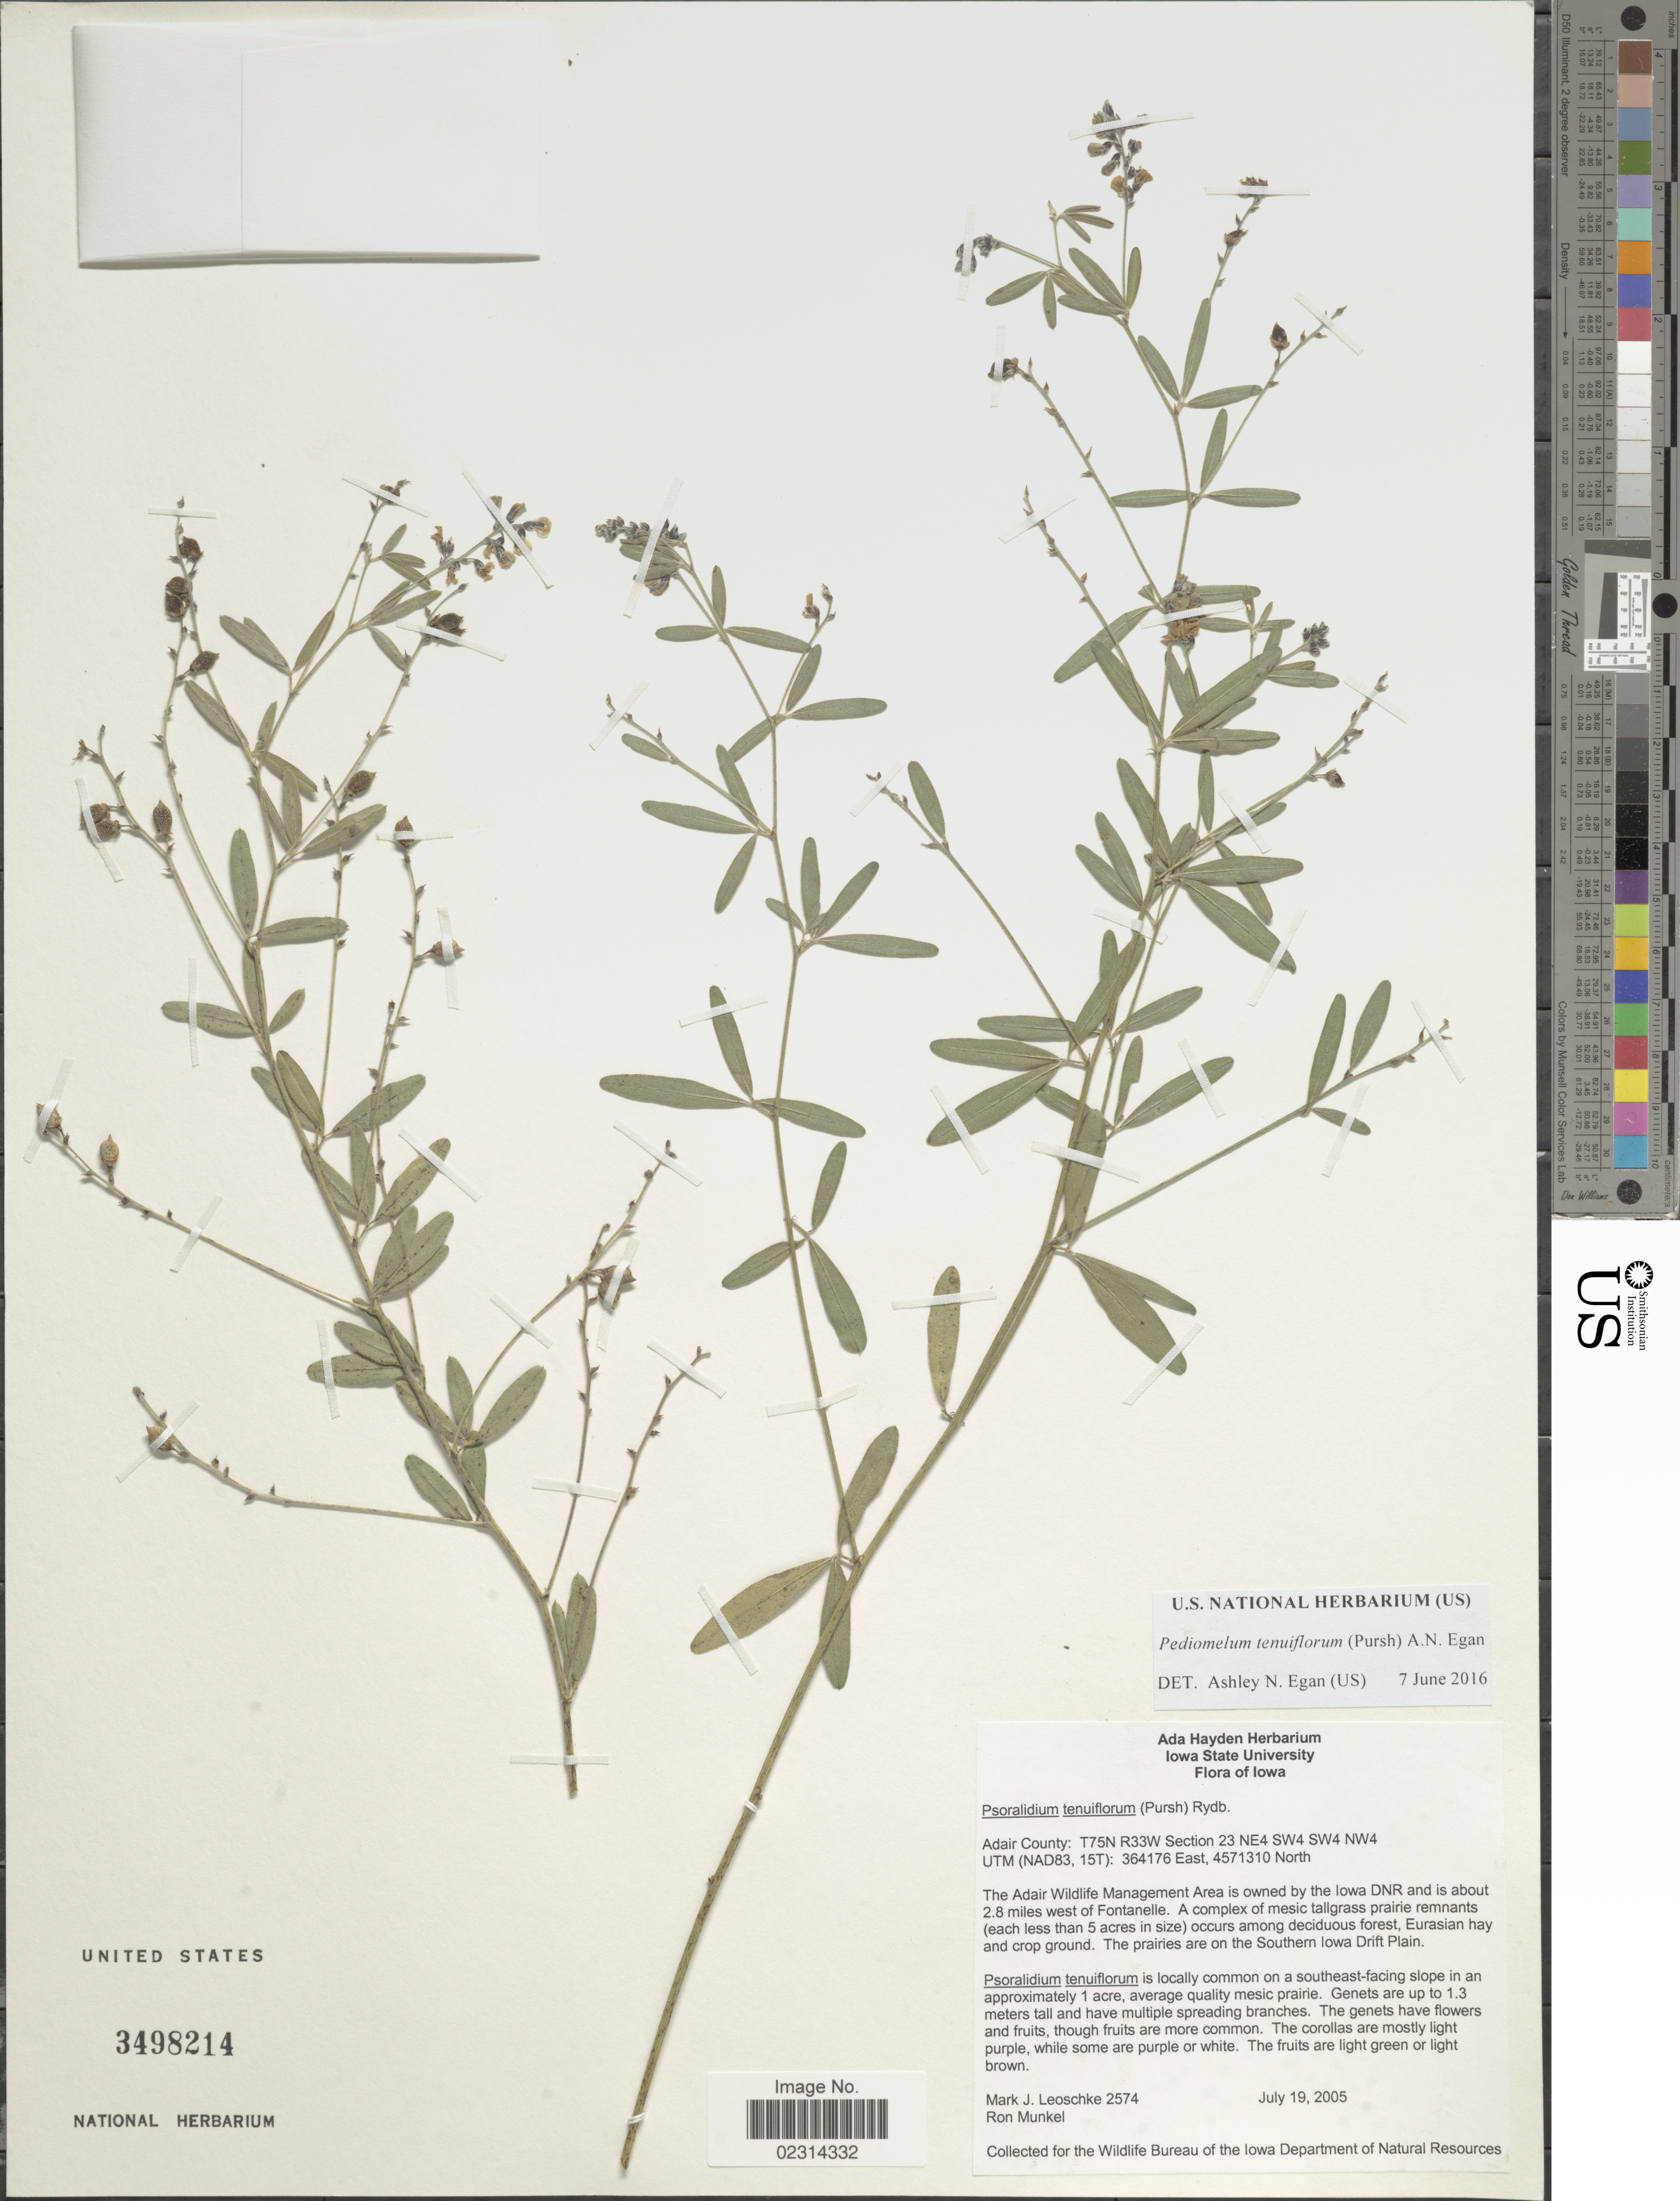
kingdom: Plantae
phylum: Tracheophyta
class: Magnoliopsida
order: Fabales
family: Fabaceae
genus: Psoralidium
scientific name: Psoralidium tenuiflorum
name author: (Pursh) Rydb.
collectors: M. J. Leoschke & R. Munkel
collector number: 2574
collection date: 2005-07-19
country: United States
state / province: Iowa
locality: Adair County: T75N R33W Section 23 NE4 SW4 NW4 UTM (NAD83, 15T). The Adair Wildlife Management Area is owned by the Iowa DNR and is about 2.8 miles west of Fontanelle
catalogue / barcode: US 3498214